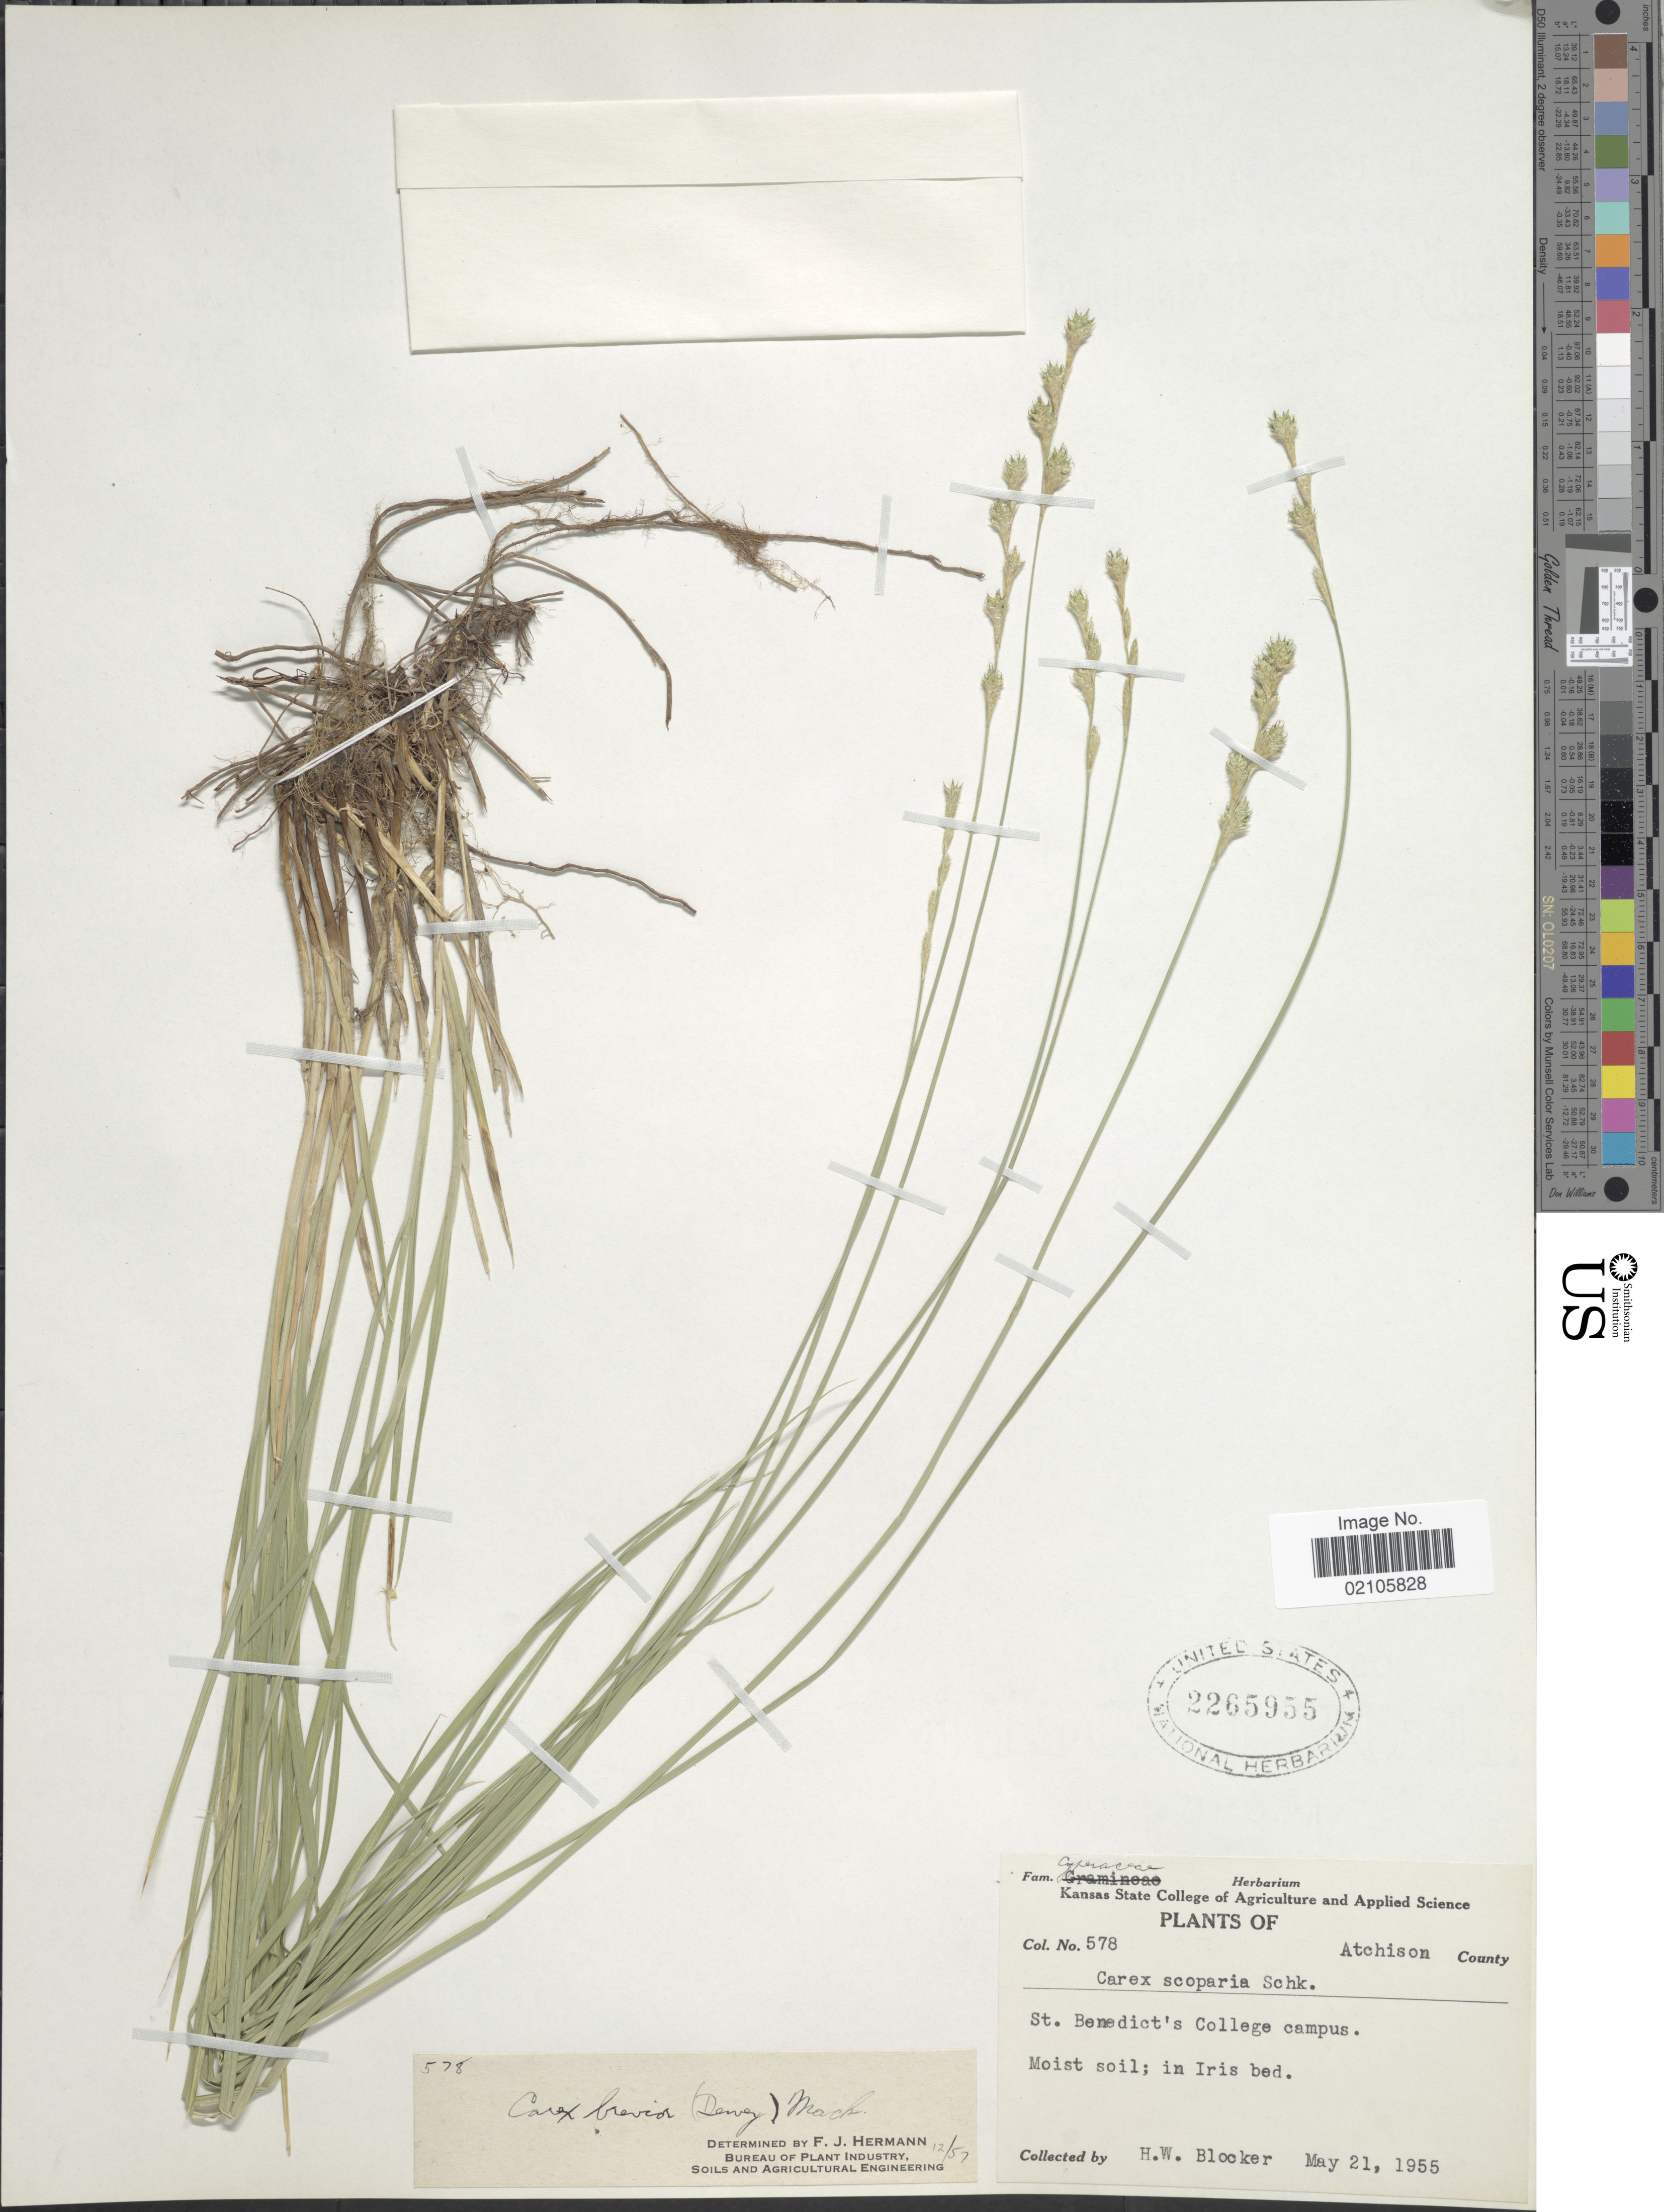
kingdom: Plantae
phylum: Tracheophyta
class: Liliopsida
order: Poales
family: Cyperaceae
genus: Carex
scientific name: Carex brevior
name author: (Dewey) Mack. ex Lunell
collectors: H. Blocker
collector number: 578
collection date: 1955-05-21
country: United states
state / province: Kansas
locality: Atchison County. St. Benedict's College campus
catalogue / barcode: US 2265955